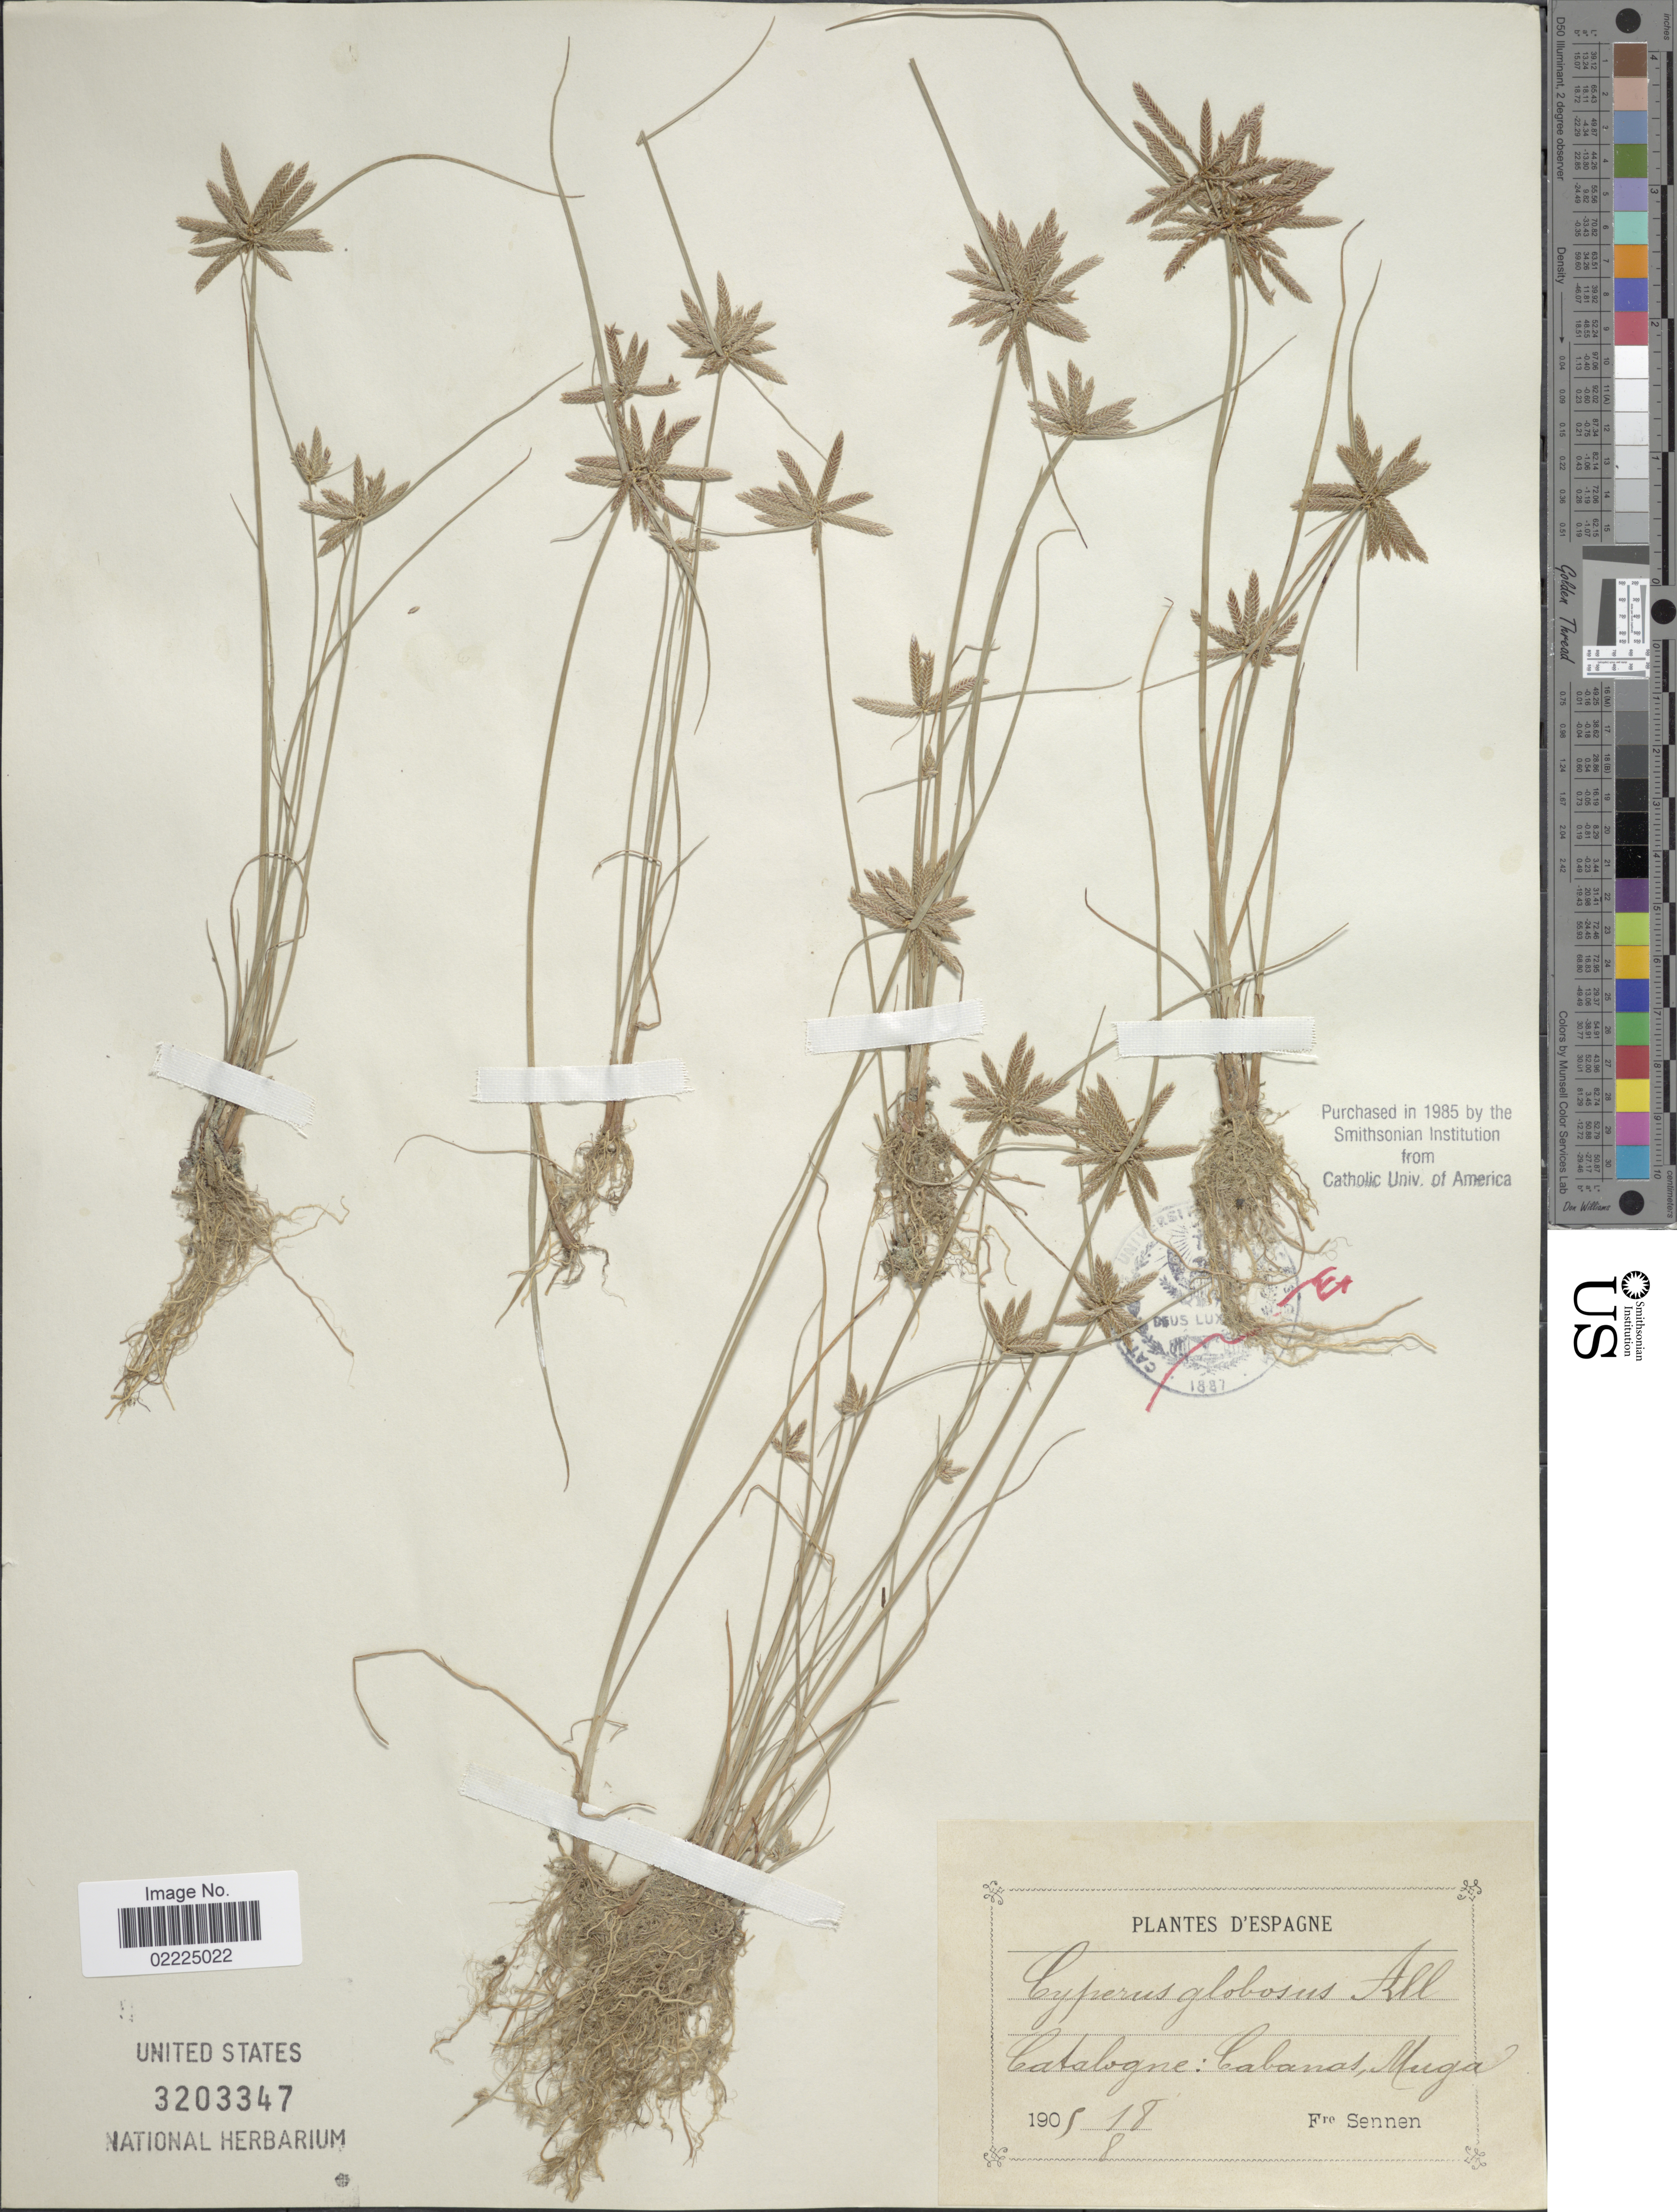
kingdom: Plantae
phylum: Tracheophyta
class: Liliopsida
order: Poales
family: Cyperaceae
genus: Cyperus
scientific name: Cyperus flavidus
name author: Retz.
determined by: Strong, Mark T., (BOT), Smithsonian Institution - National Museum of Natural History (UNITED STATES)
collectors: E. Sennen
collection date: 1909-08-18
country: Spain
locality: Catalogne: Cabanas, Muga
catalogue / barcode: US 3203347